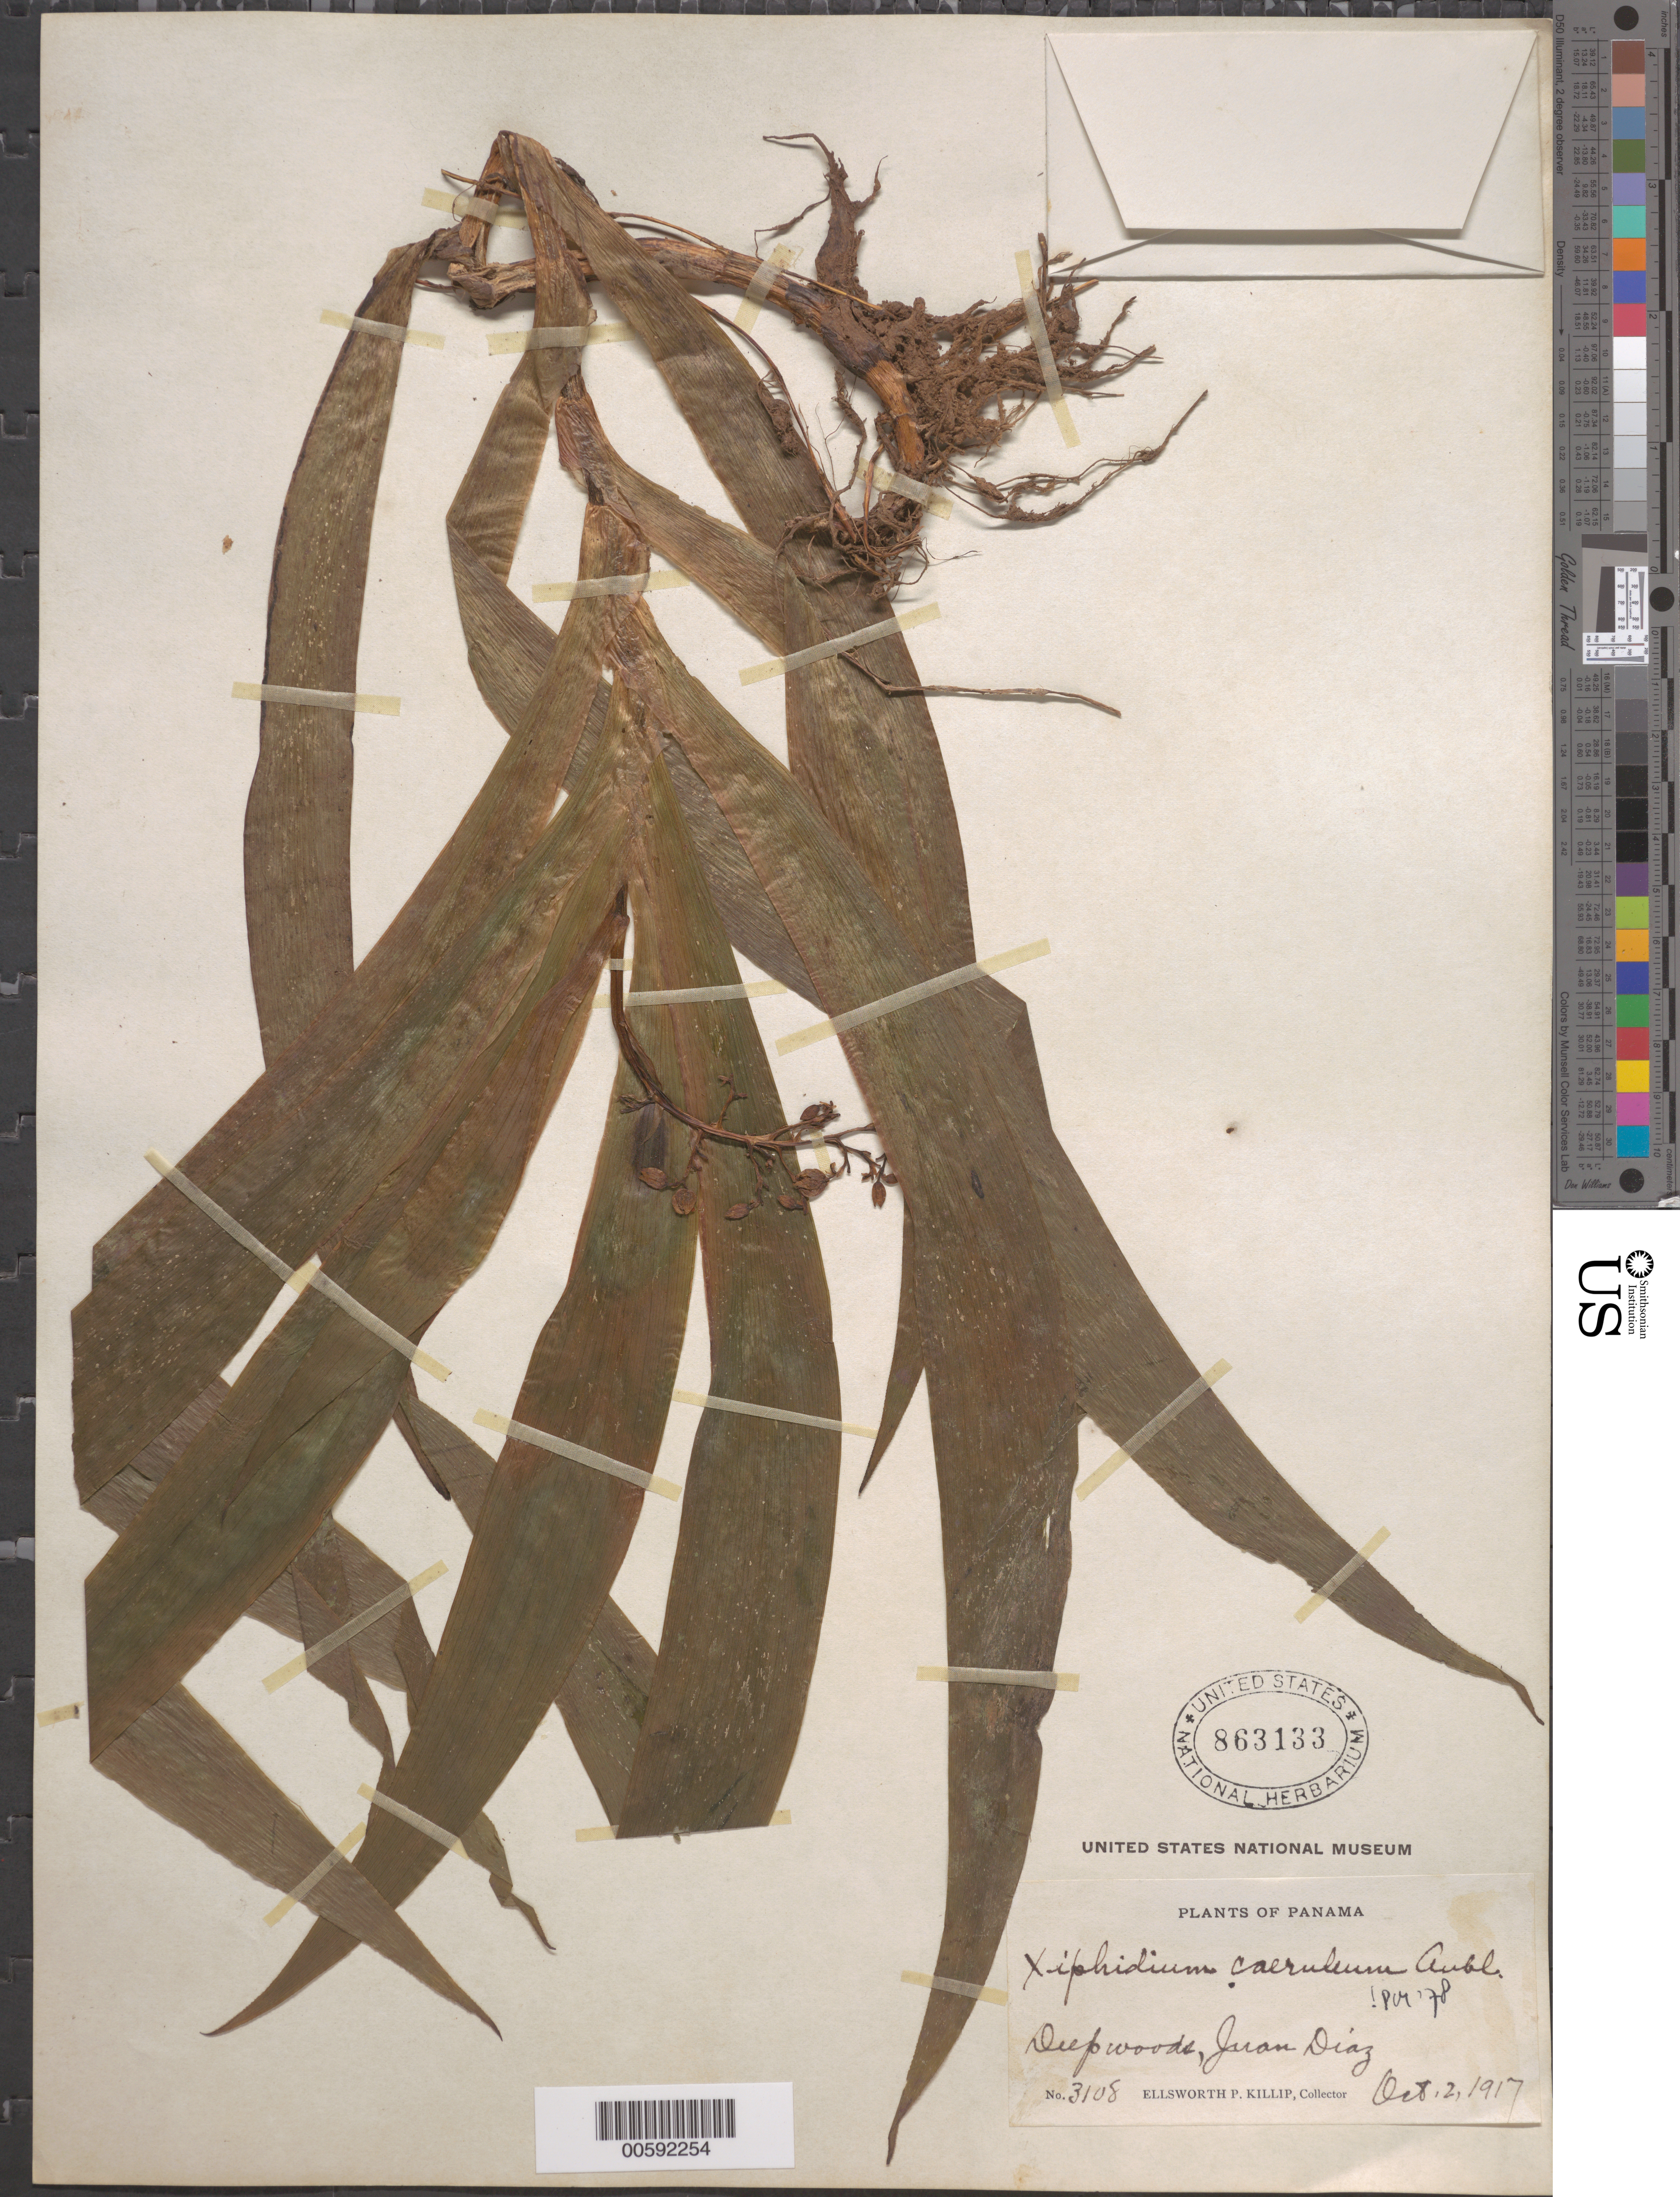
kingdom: Plantae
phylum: Tracheophyta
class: Liliopsida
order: Commelinales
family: Haemodoraceae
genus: Xiphidium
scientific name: Xiphidium caeruleum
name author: Aubl.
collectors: E. P. Killip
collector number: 3108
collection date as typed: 02 Oct 1917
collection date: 1917-10-02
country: Panama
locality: Juan Diaz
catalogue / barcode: US 863133